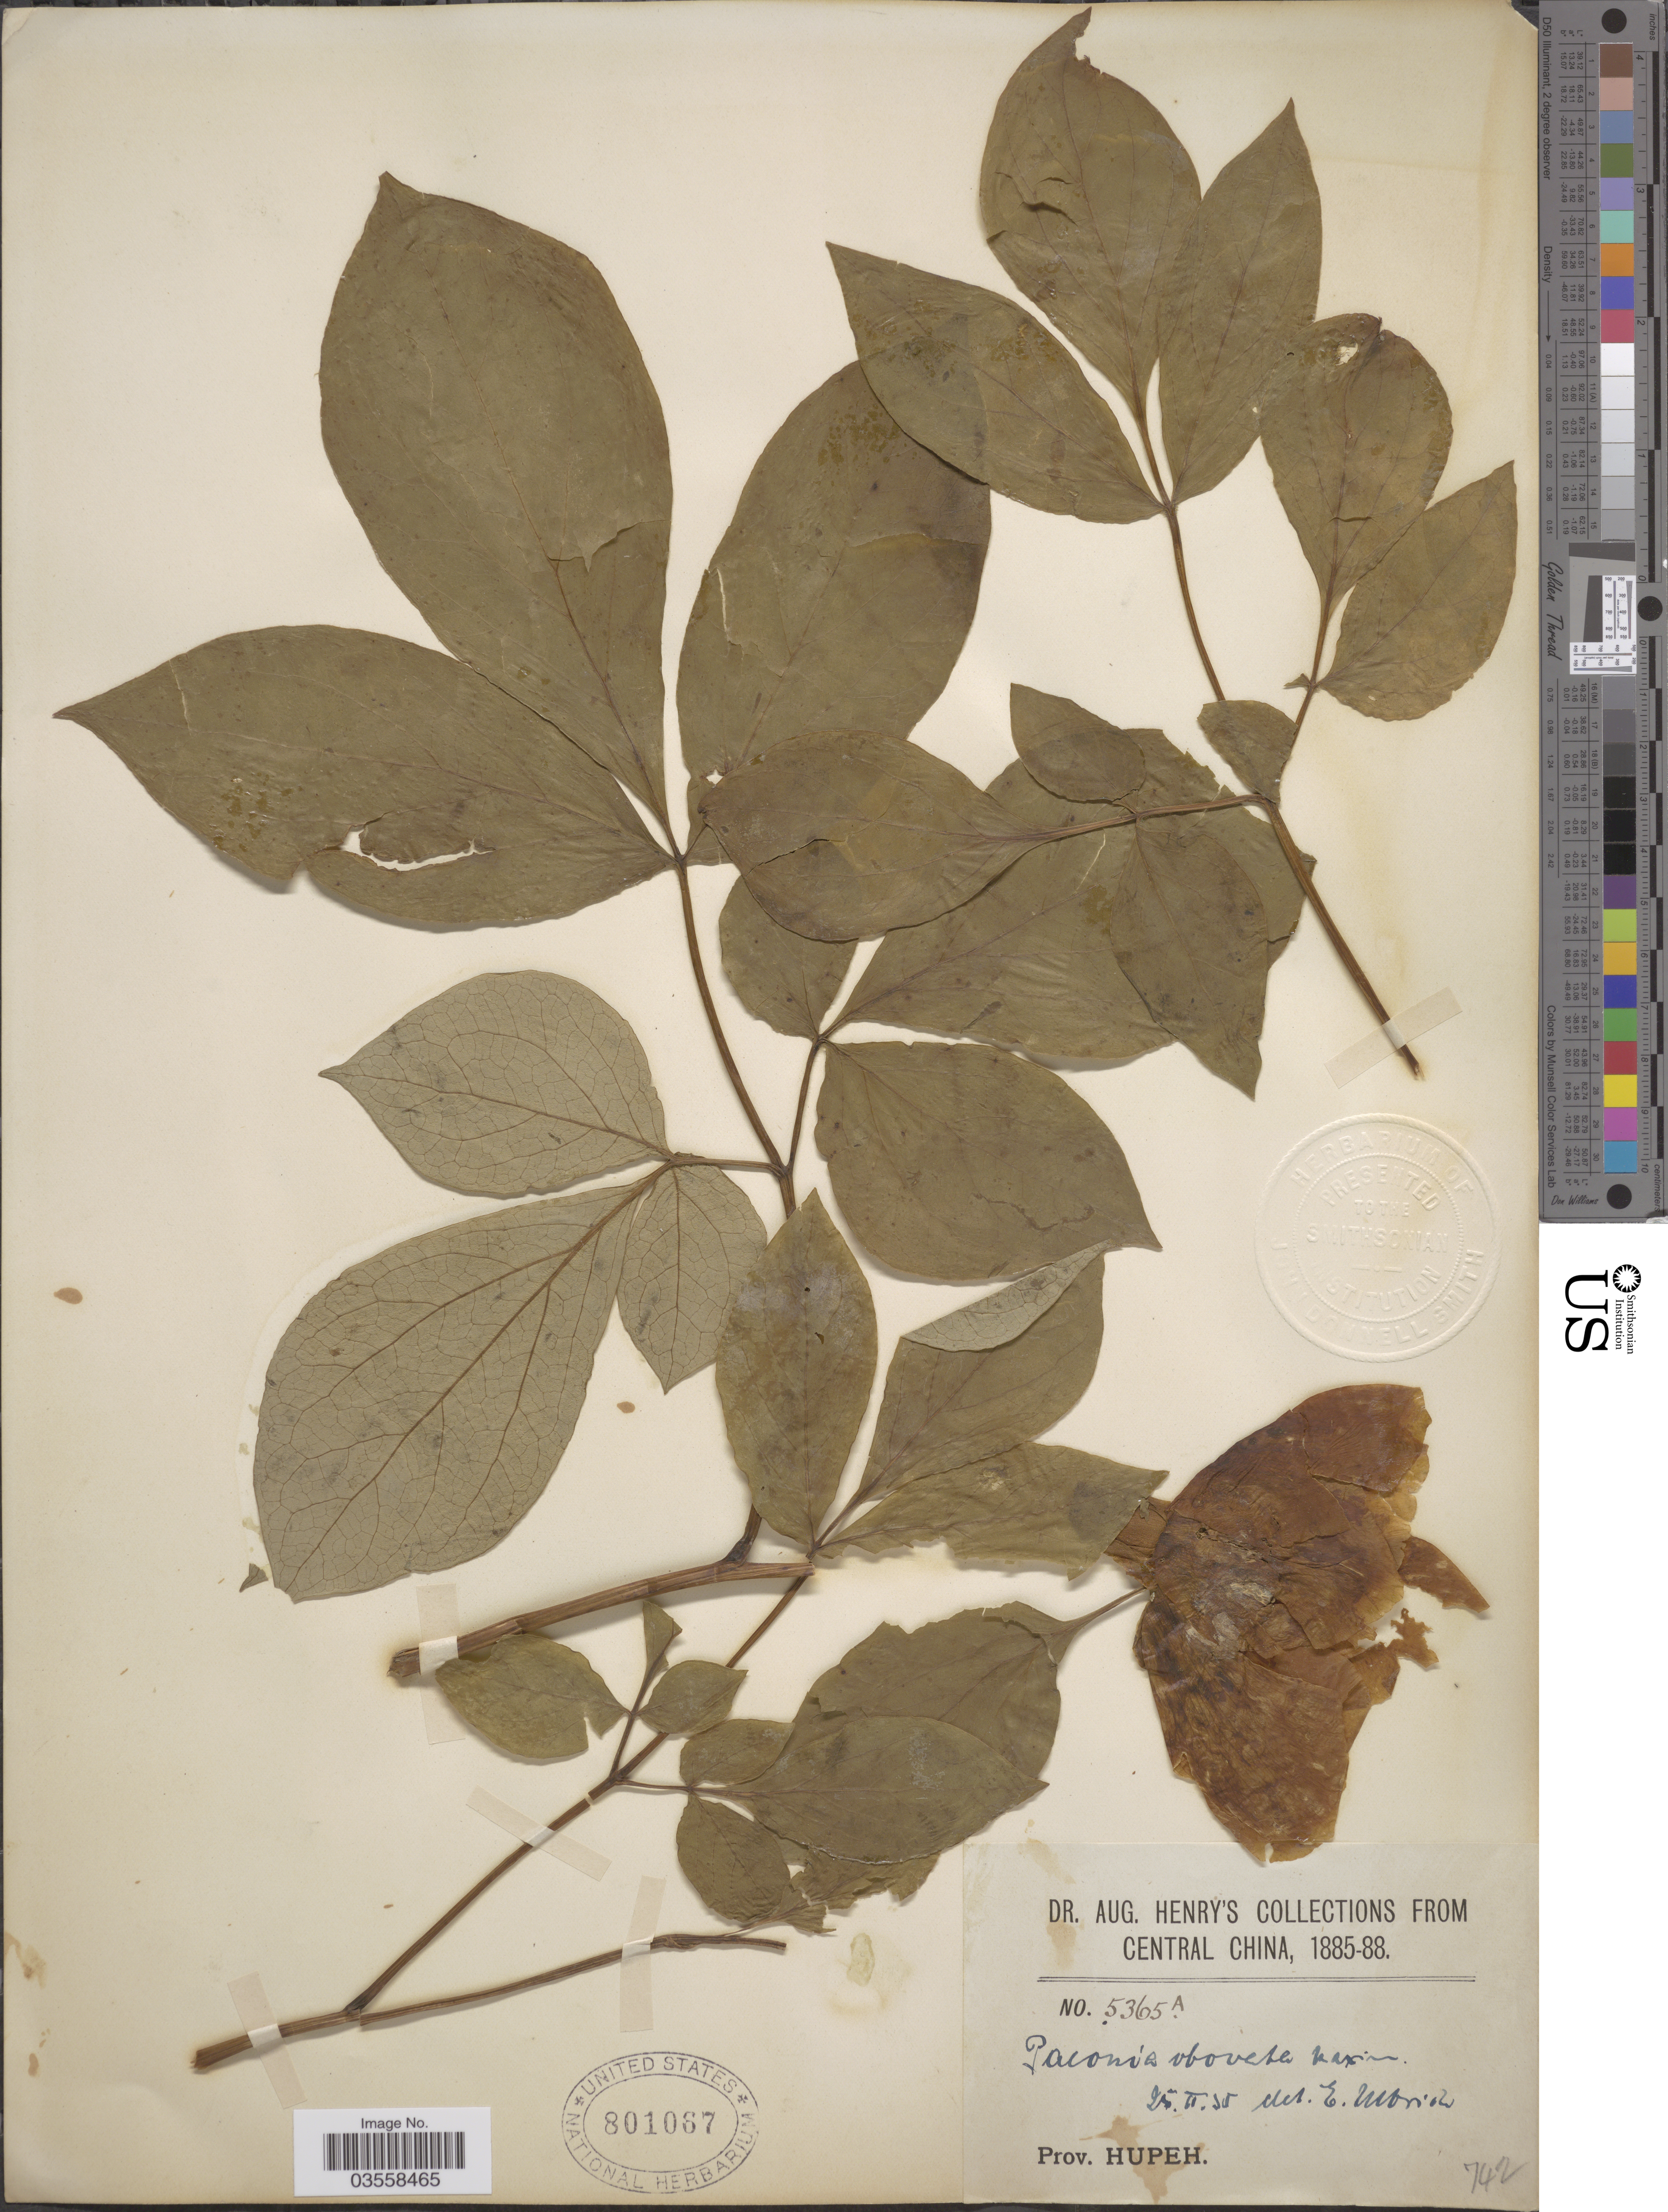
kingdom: Plantae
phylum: Tracheophyta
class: Magnoliopsida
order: Saxifragales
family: Paeoniaceae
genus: Paeonia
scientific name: Paeonia obovata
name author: Maxim.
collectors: A. Henry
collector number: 5365 A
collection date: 1885/1888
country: China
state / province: Hubei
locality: Central China. Prov. Hupeh.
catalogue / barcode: US 801067